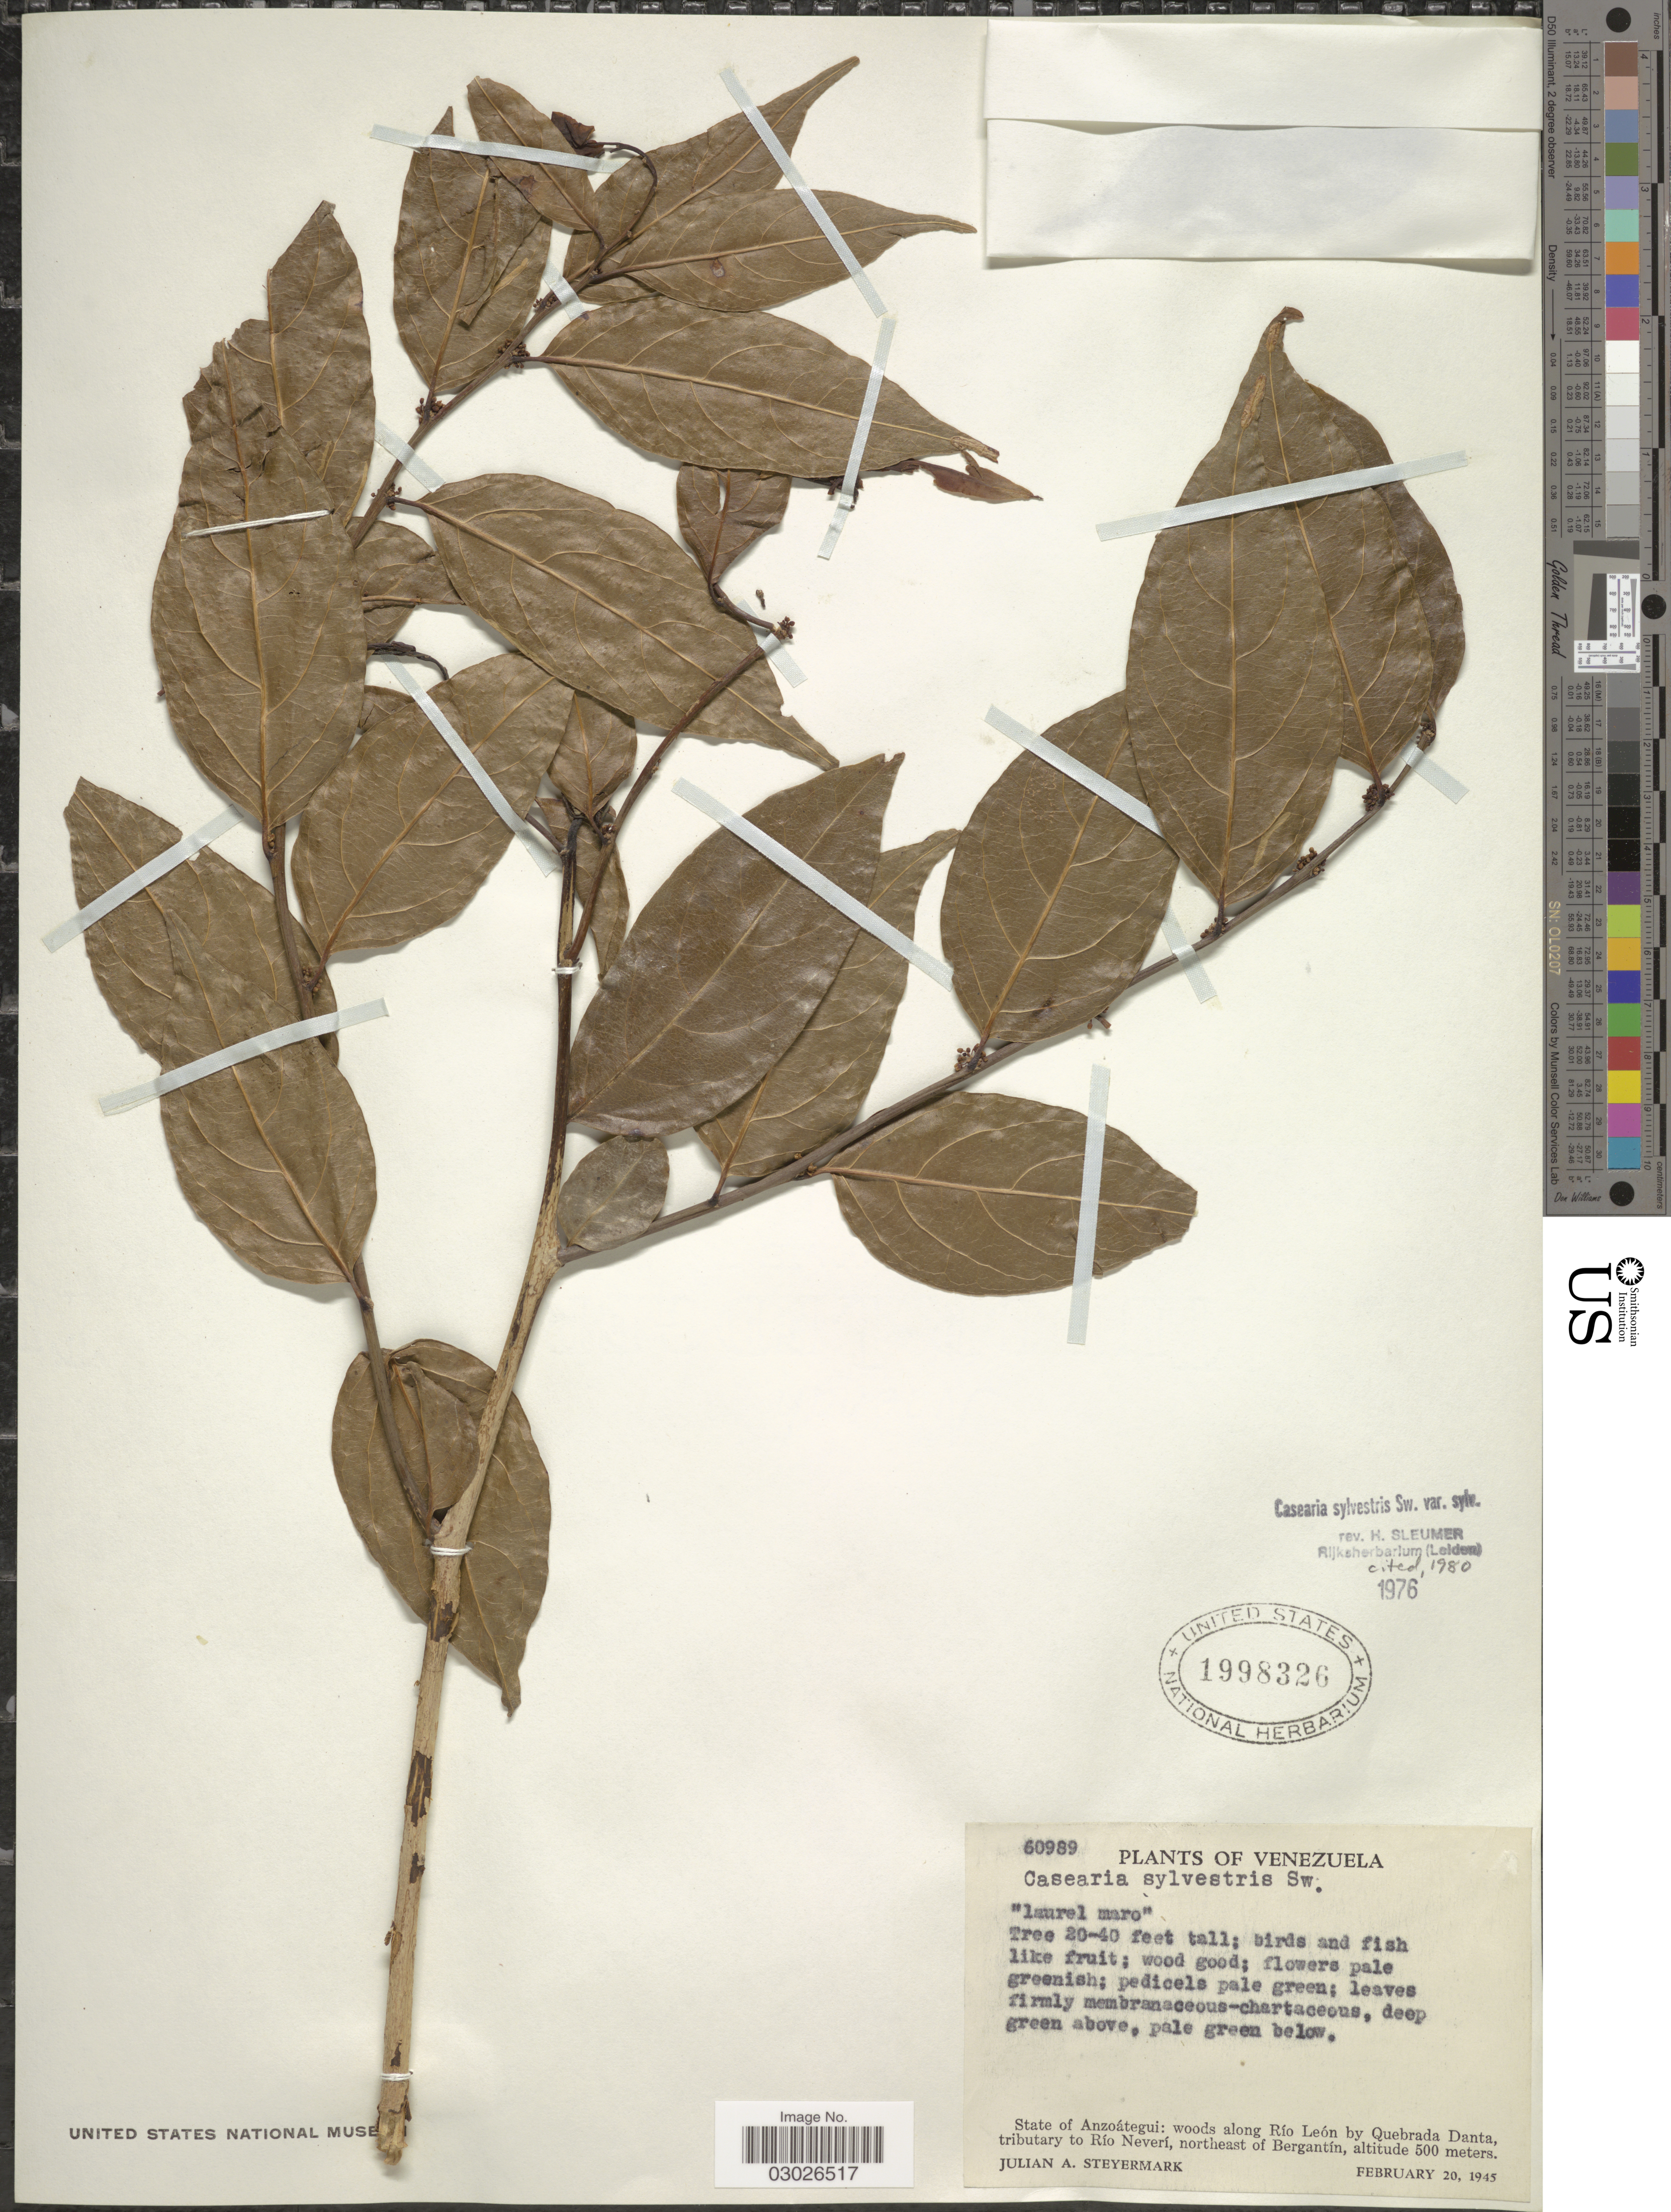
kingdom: Plantae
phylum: Tracheophyta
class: Magnoliopsida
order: Malpighiales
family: Salicaceae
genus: Casearia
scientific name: Casearia sylvestris var. sylvestris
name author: Sw.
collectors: J. Steyermark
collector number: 60989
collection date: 1945-02-20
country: Venezuela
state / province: Anzoategui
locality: Woods along Río León by Quebrada Danta, tributary to Río Neverí, northeast of Bergantín.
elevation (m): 500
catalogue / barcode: US 1998326